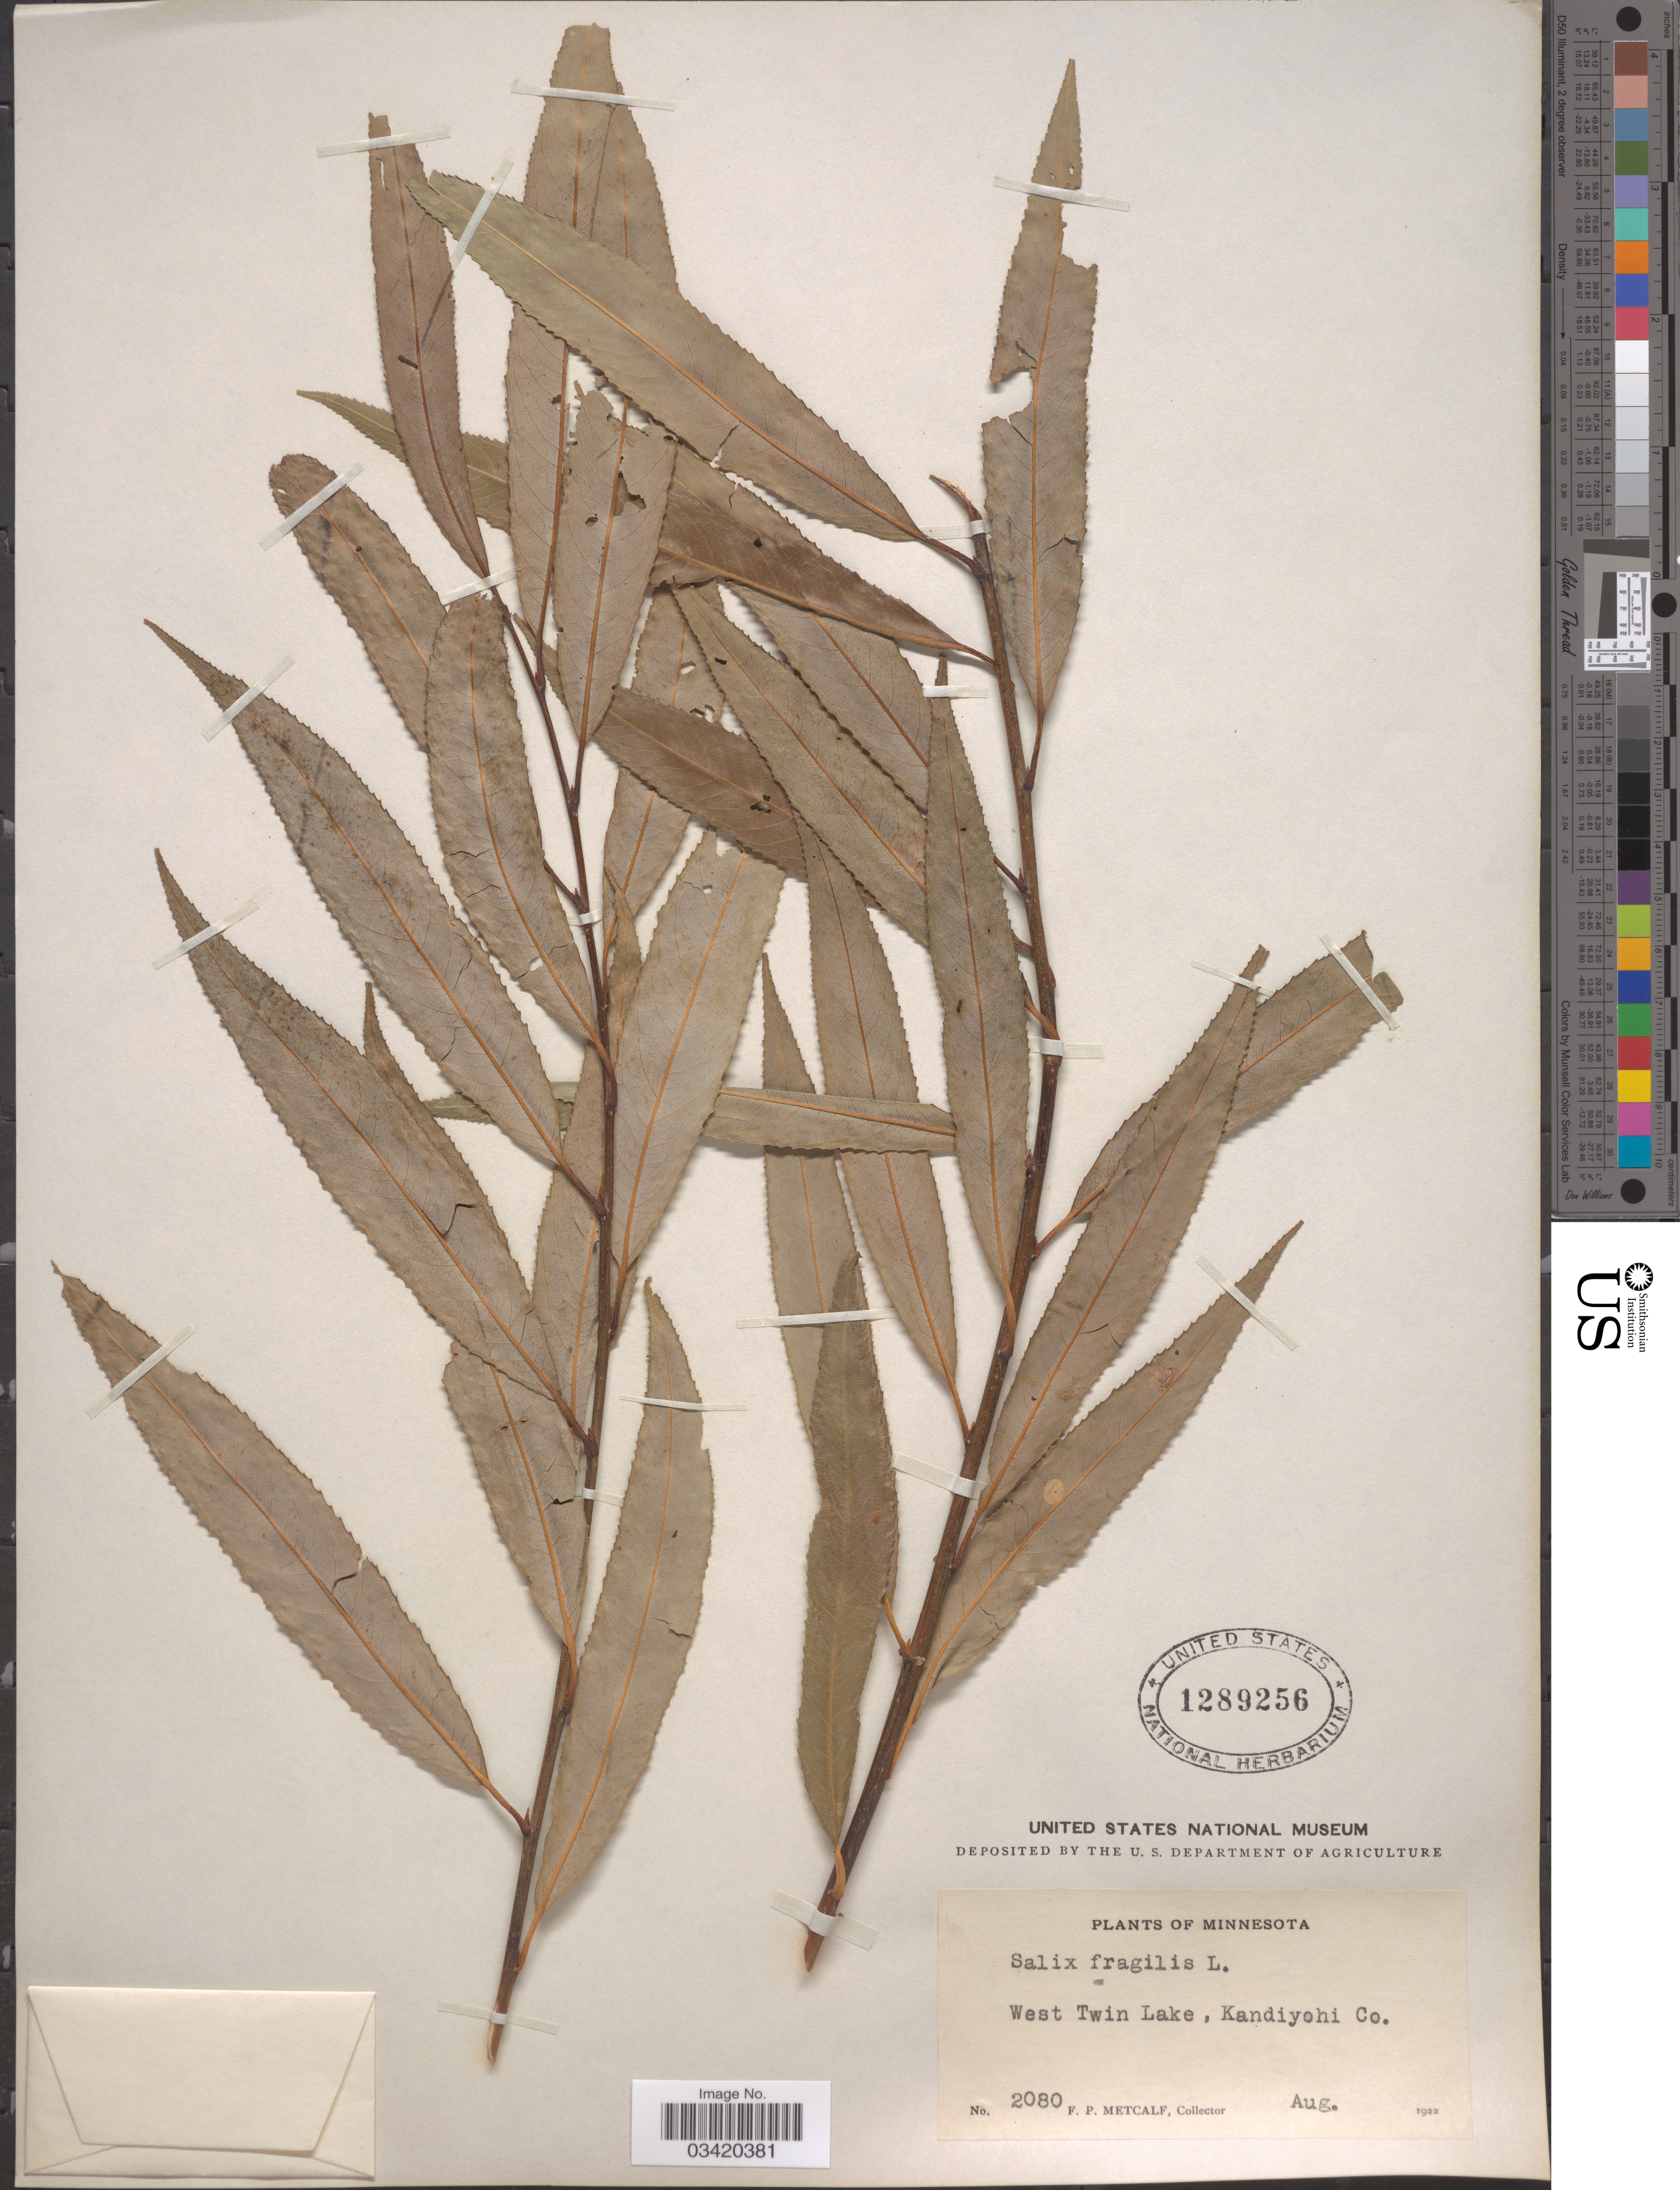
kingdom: Plantae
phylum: Tracheophyta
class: Magnoliopsida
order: Malpighiales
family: Salicaceae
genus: Salix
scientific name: Salix fragilis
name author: L.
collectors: F. Metcalf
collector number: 2080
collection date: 1922-08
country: United States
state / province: Minnesota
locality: West Twin Lake, Kandiyohi Co.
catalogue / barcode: US 1289256